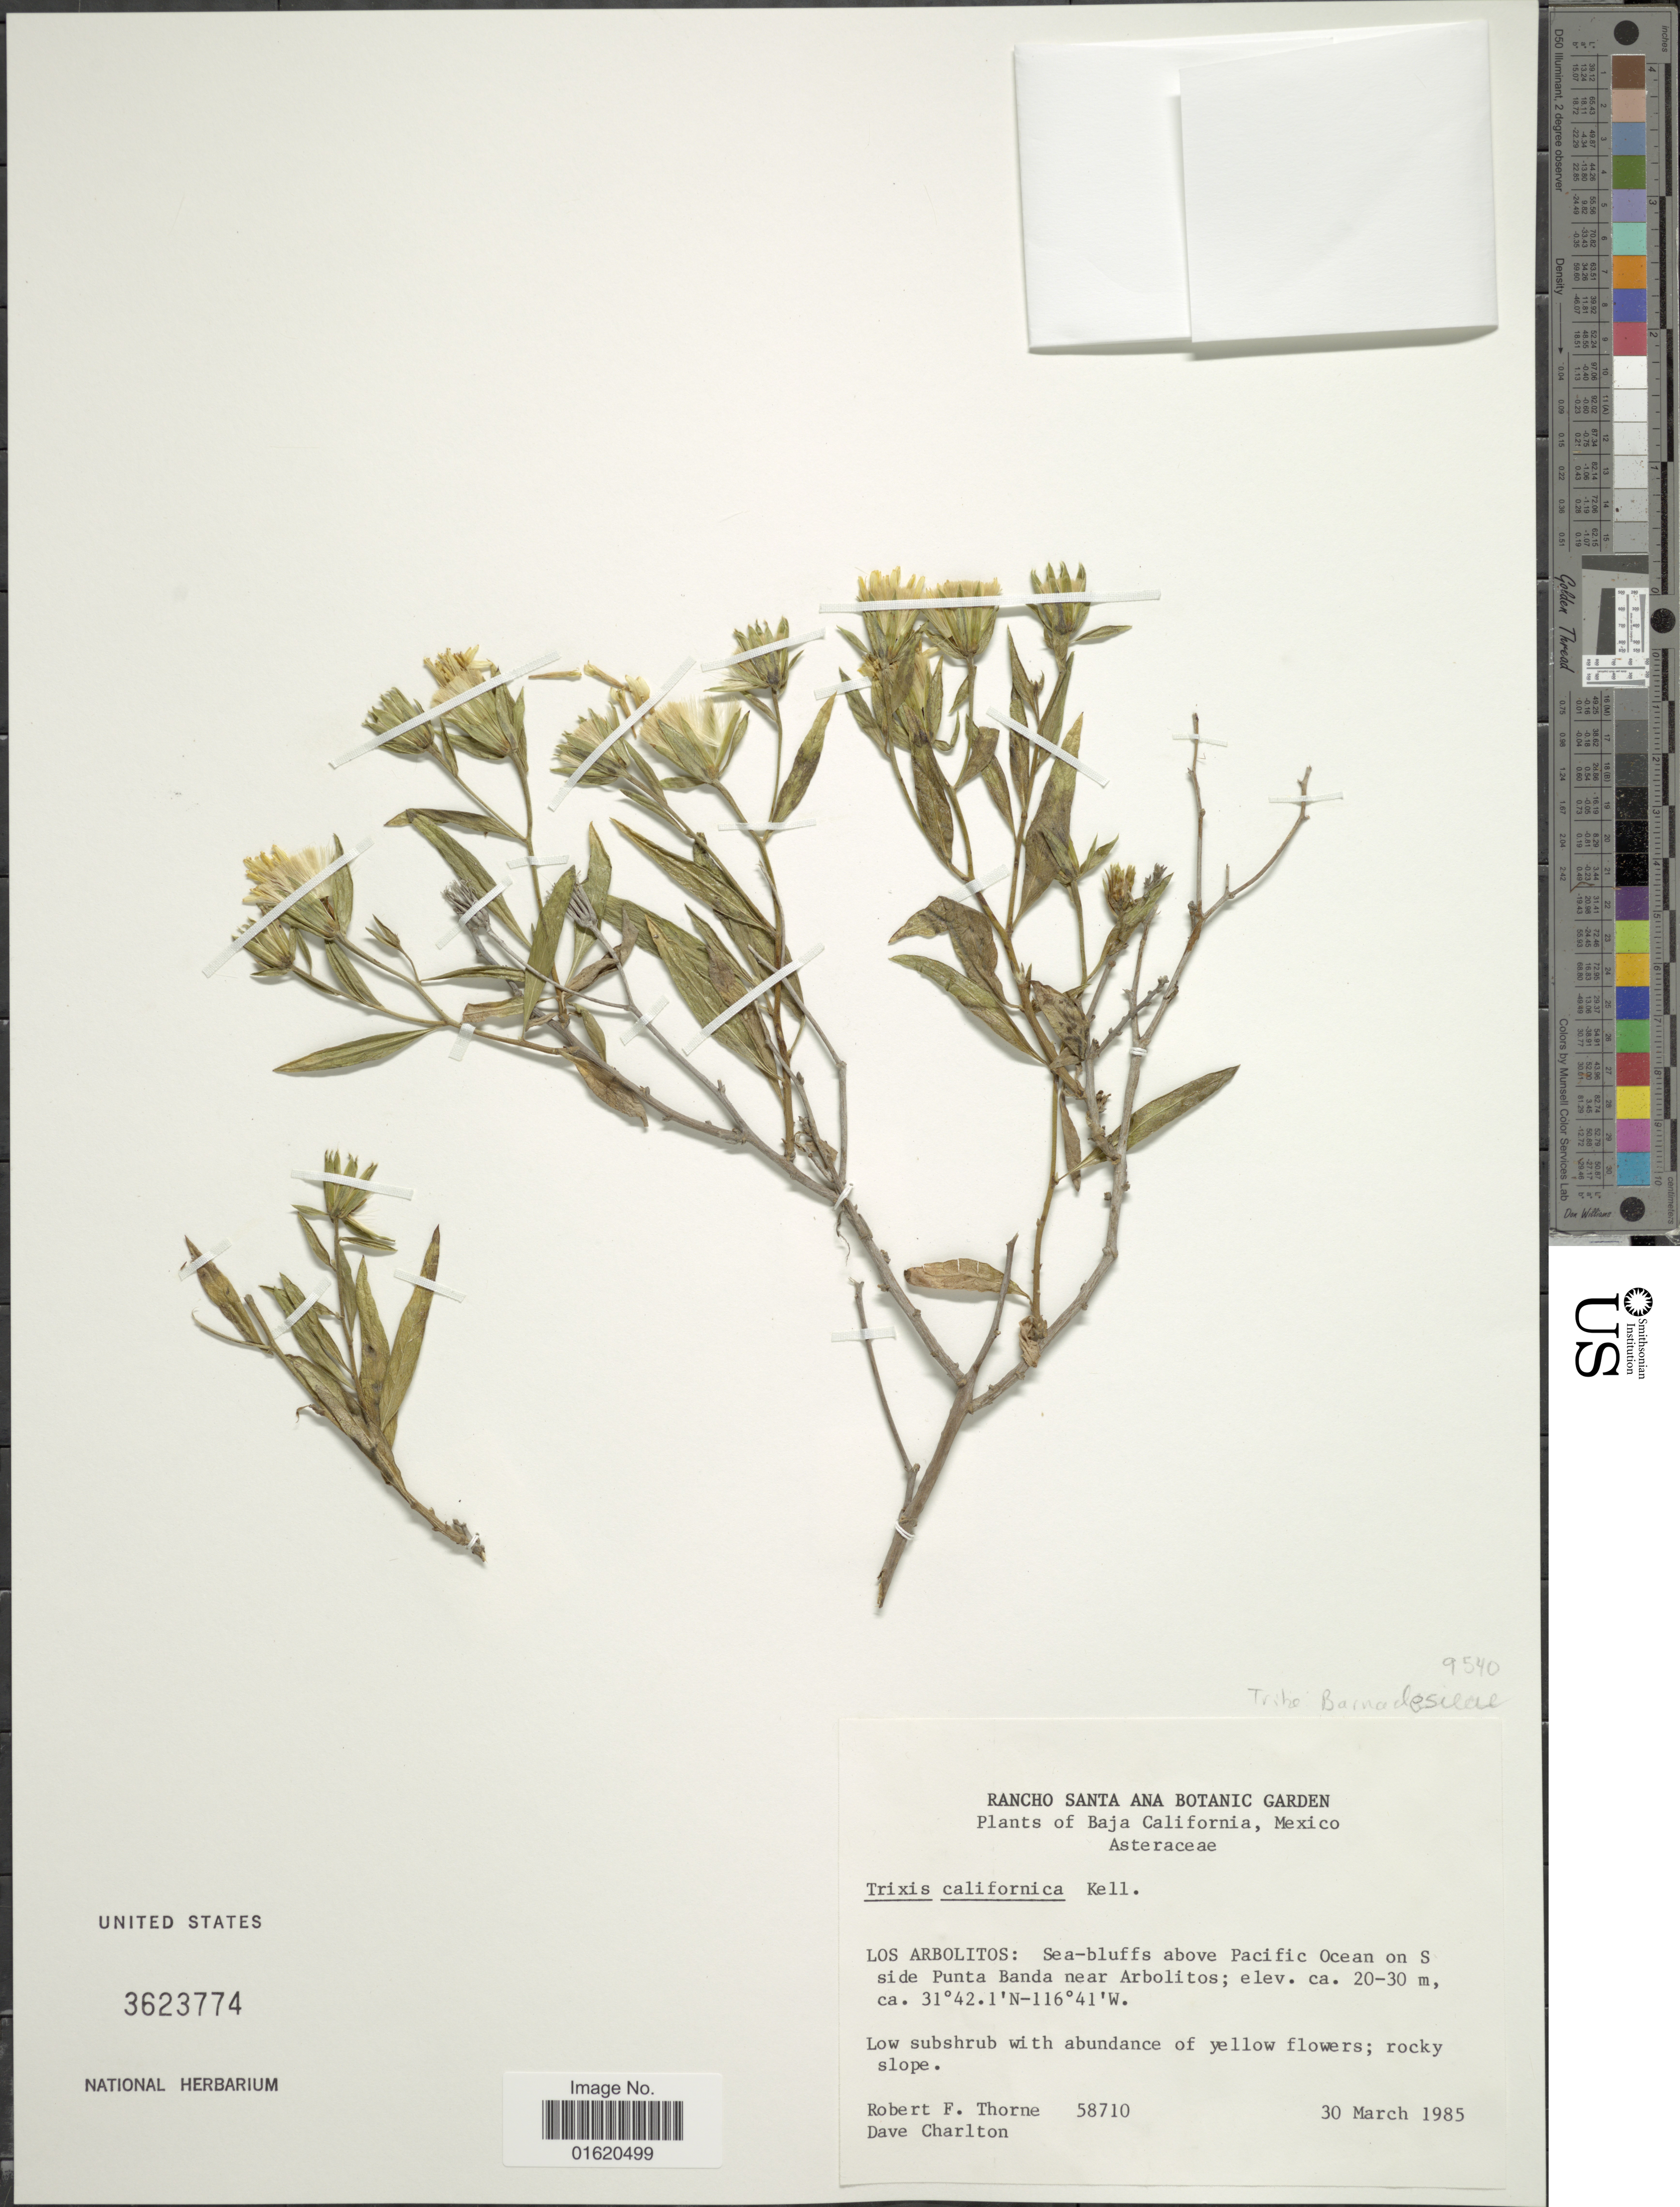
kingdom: Plantae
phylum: Tracheophyta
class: Magnoliopsida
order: Asterales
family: Asteraceae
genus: Trixis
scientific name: Trixis californica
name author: Kellogg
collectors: R. F. Thorne & D. Charlton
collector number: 58710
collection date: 1985-03-30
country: Mexico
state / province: Baja California Norte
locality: Los Arbolitos: Sea-bluffs above Pacific Ocean on S side Punta Banda near Arbolitos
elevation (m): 20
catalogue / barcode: US 3623774